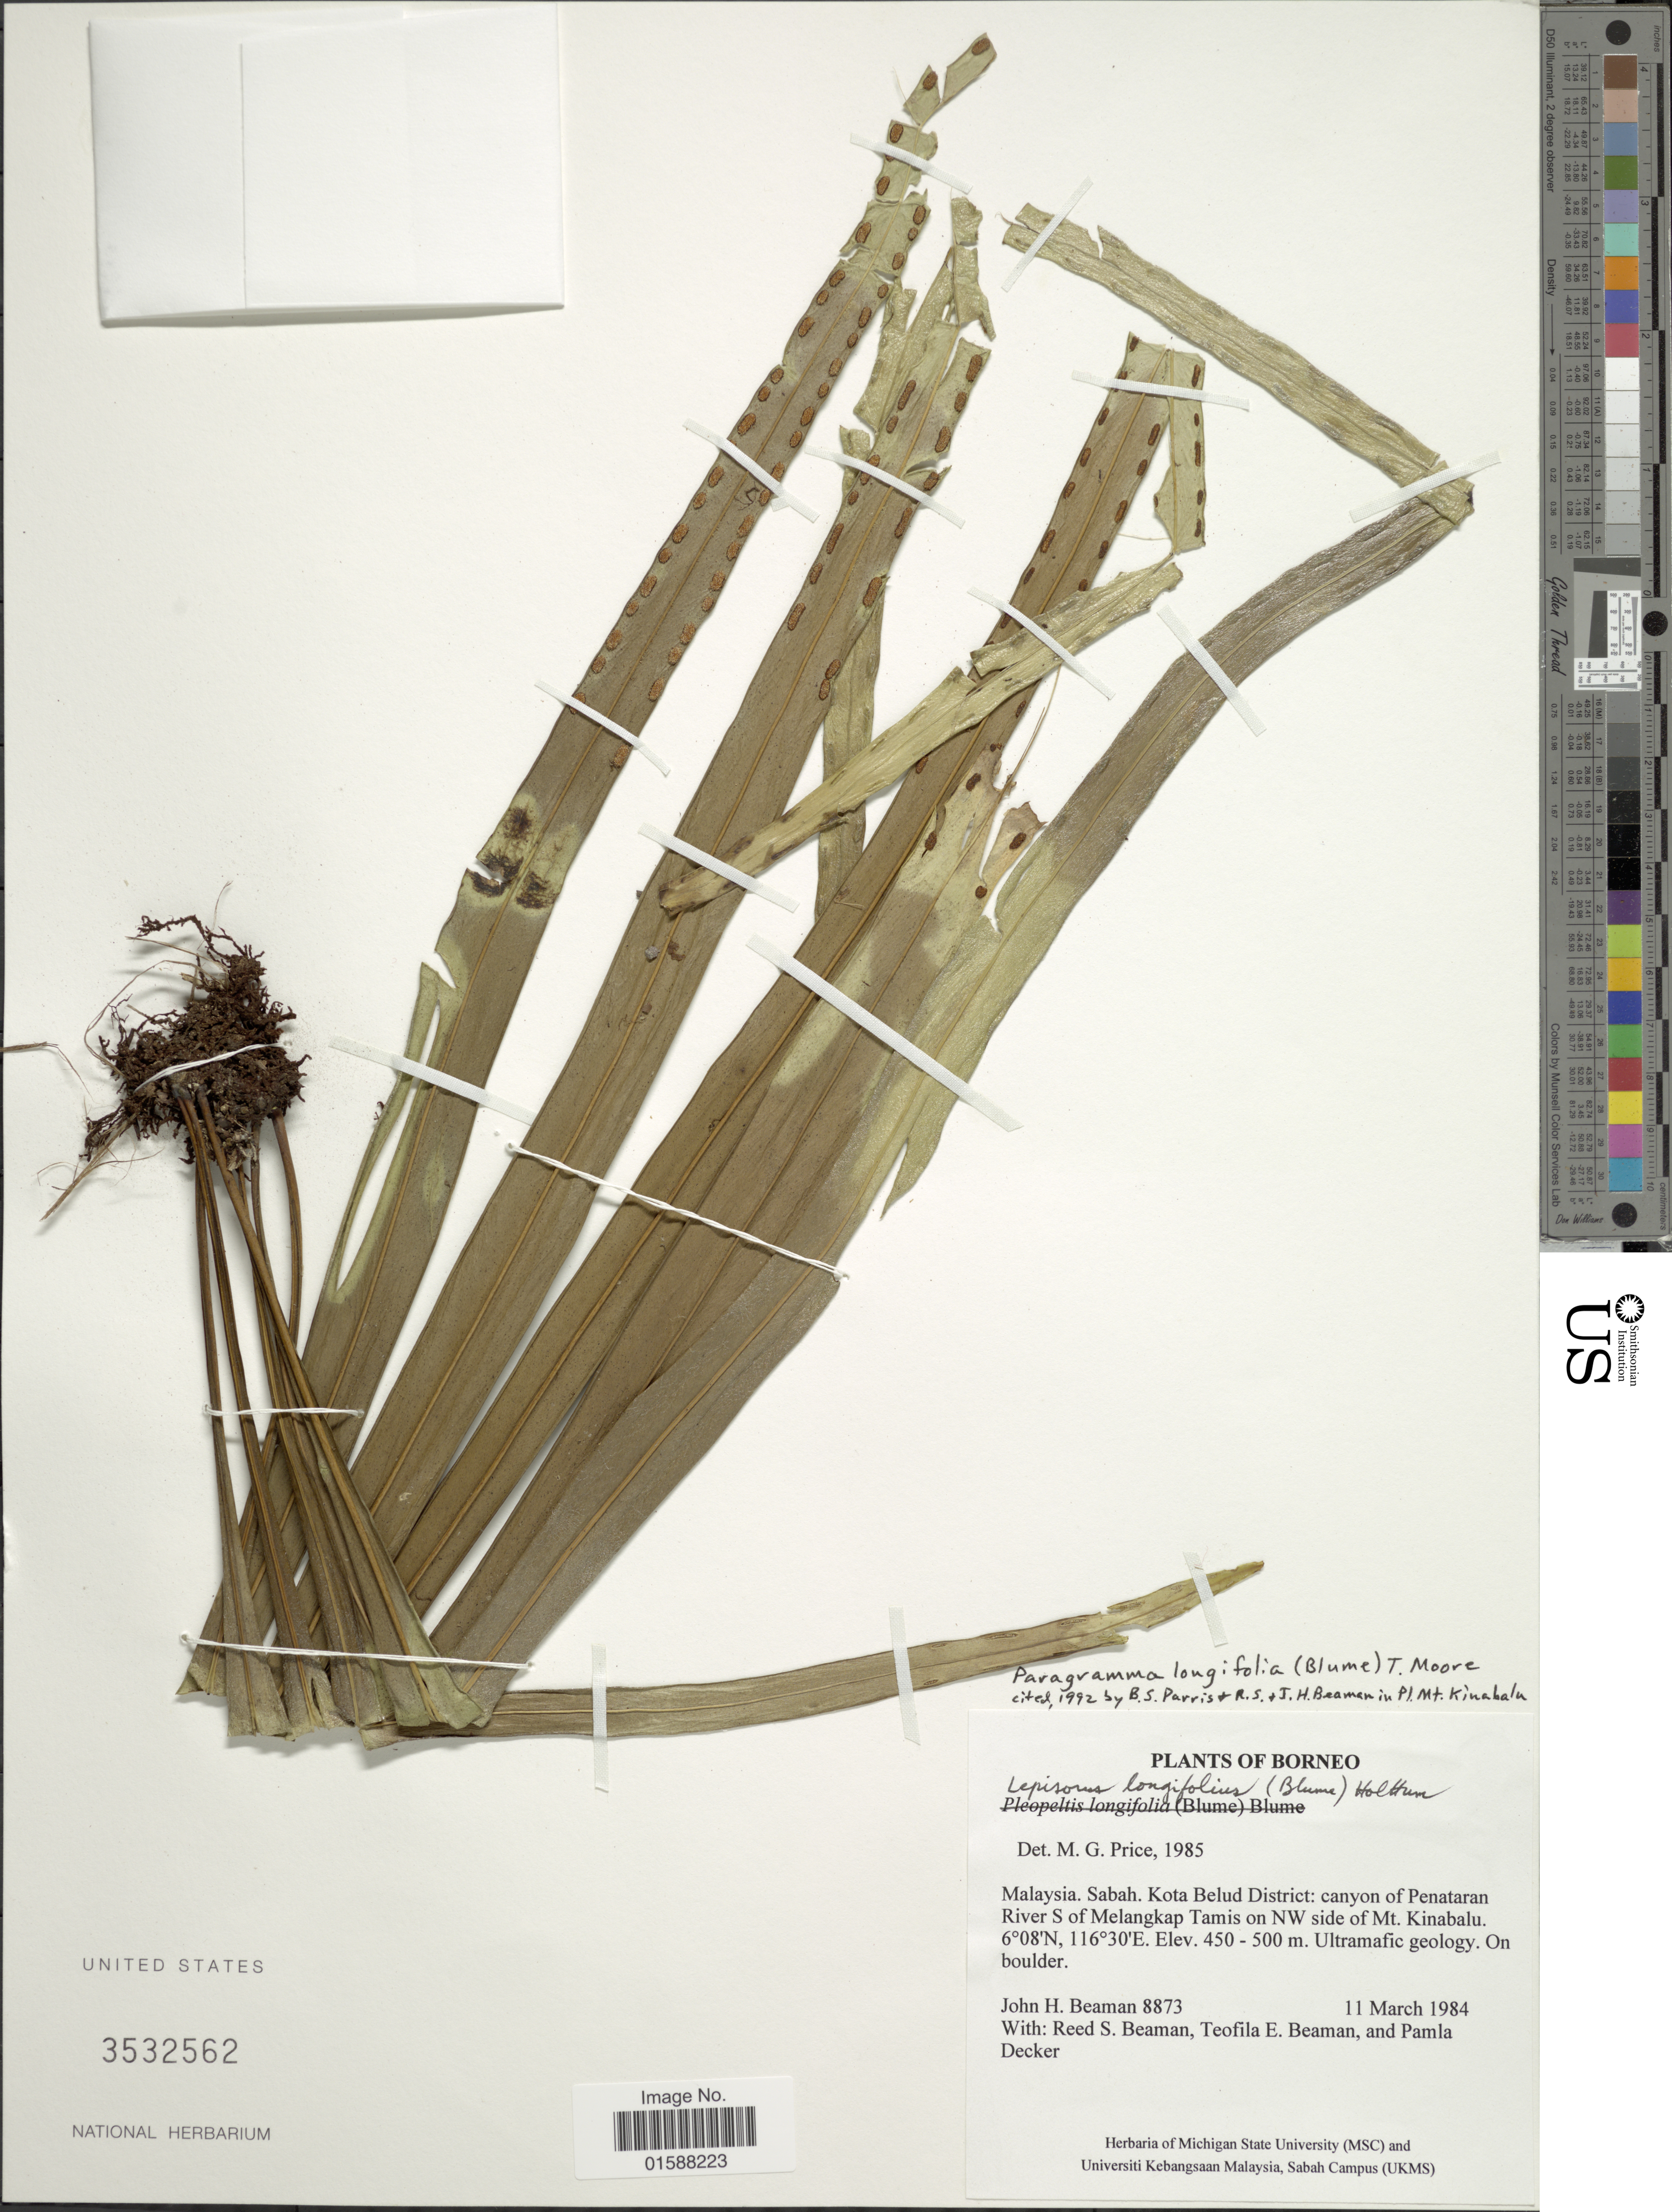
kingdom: Plantae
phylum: Tracheophyta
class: Polypodiopsida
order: Polypodiales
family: Polypodiaceae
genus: Lepisorus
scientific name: Lepisorus longifolius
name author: (Blume) Holttum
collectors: J. H. Beaman, R. S. Beaman, T. E. Beaman & P. Decker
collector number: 8873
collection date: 1984-03-11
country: Malaysia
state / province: Sabah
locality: Borneo. Kota Belud District: canyon of Penataran River S of Melangkap Tamis on NW side of Mt. Kinabalu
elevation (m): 450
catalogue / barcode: US 3532562